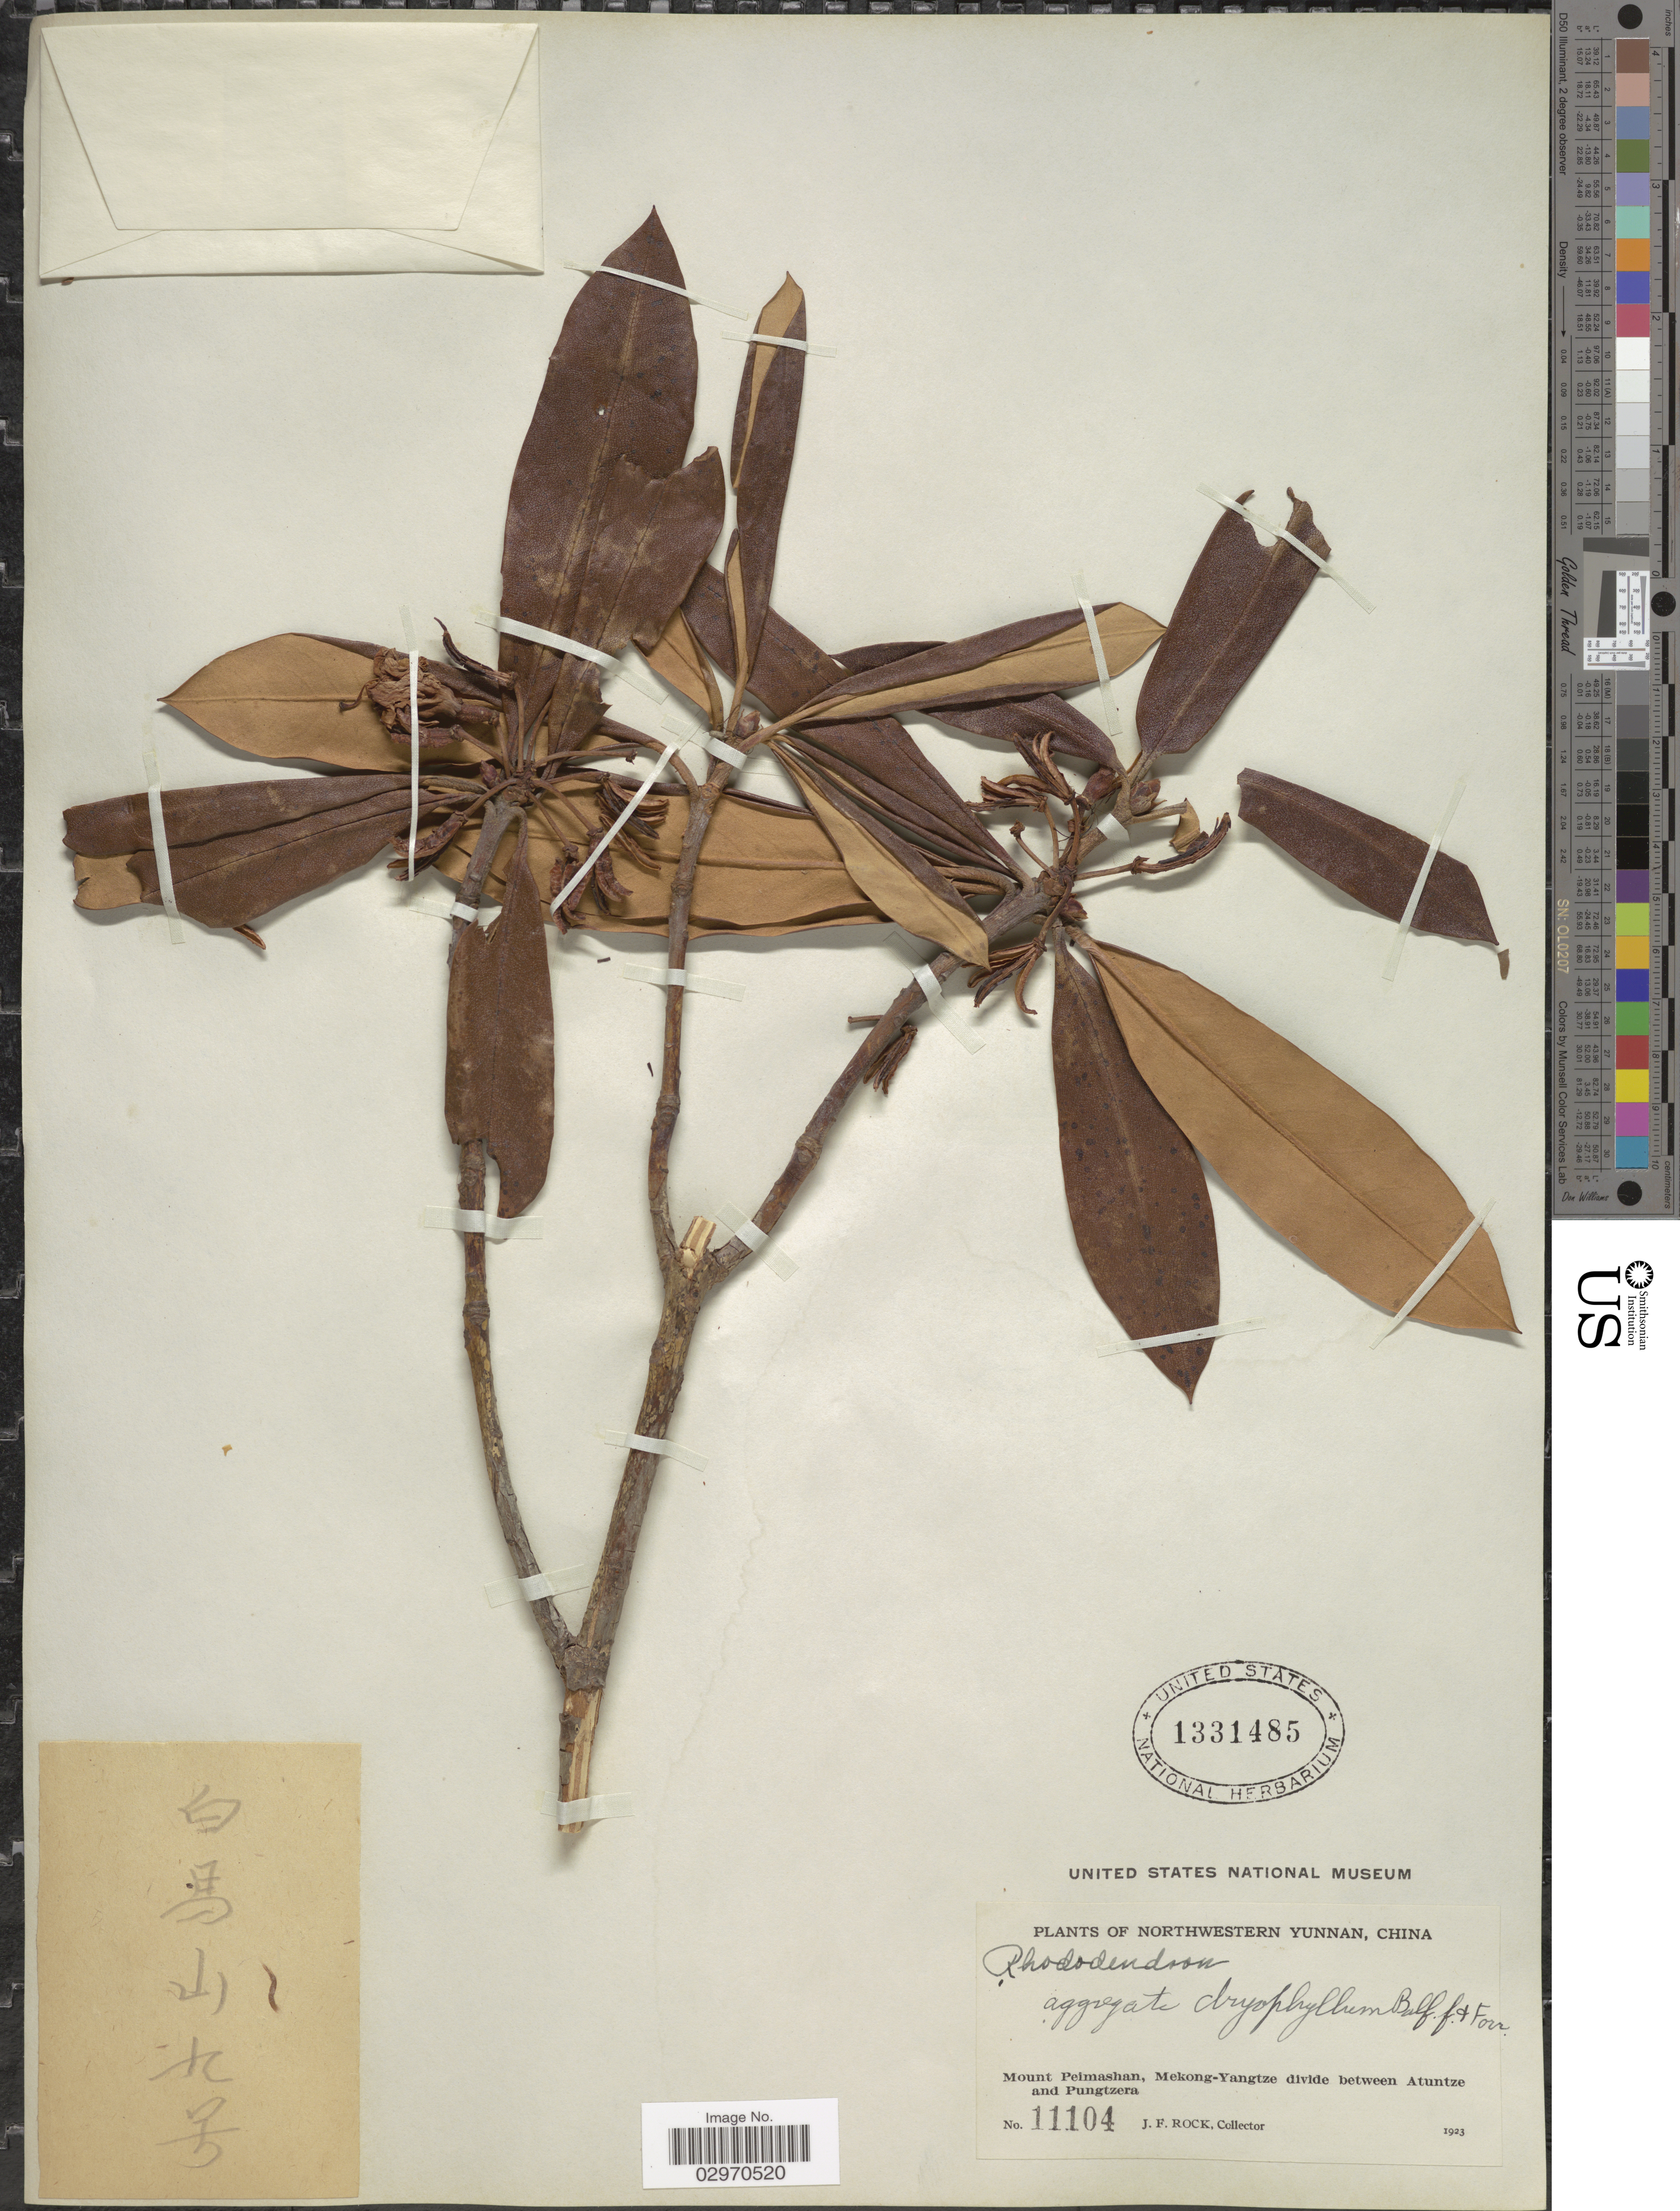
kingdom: Plantae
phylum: Tracheophyta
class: Magnoliopsida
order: Ericales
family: Ericaceae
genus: Rhododendron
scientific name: Rhododendron dryophyllum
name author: Balf. f. & Forrest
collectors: J. Rock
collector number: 11104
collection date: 1923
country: China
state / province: Yunnan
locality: Northwestern Yunnan. Mount Peimashan, Mekong-Yangtze divide between Atuntze and Pungtzera.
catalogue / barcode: US 1331485